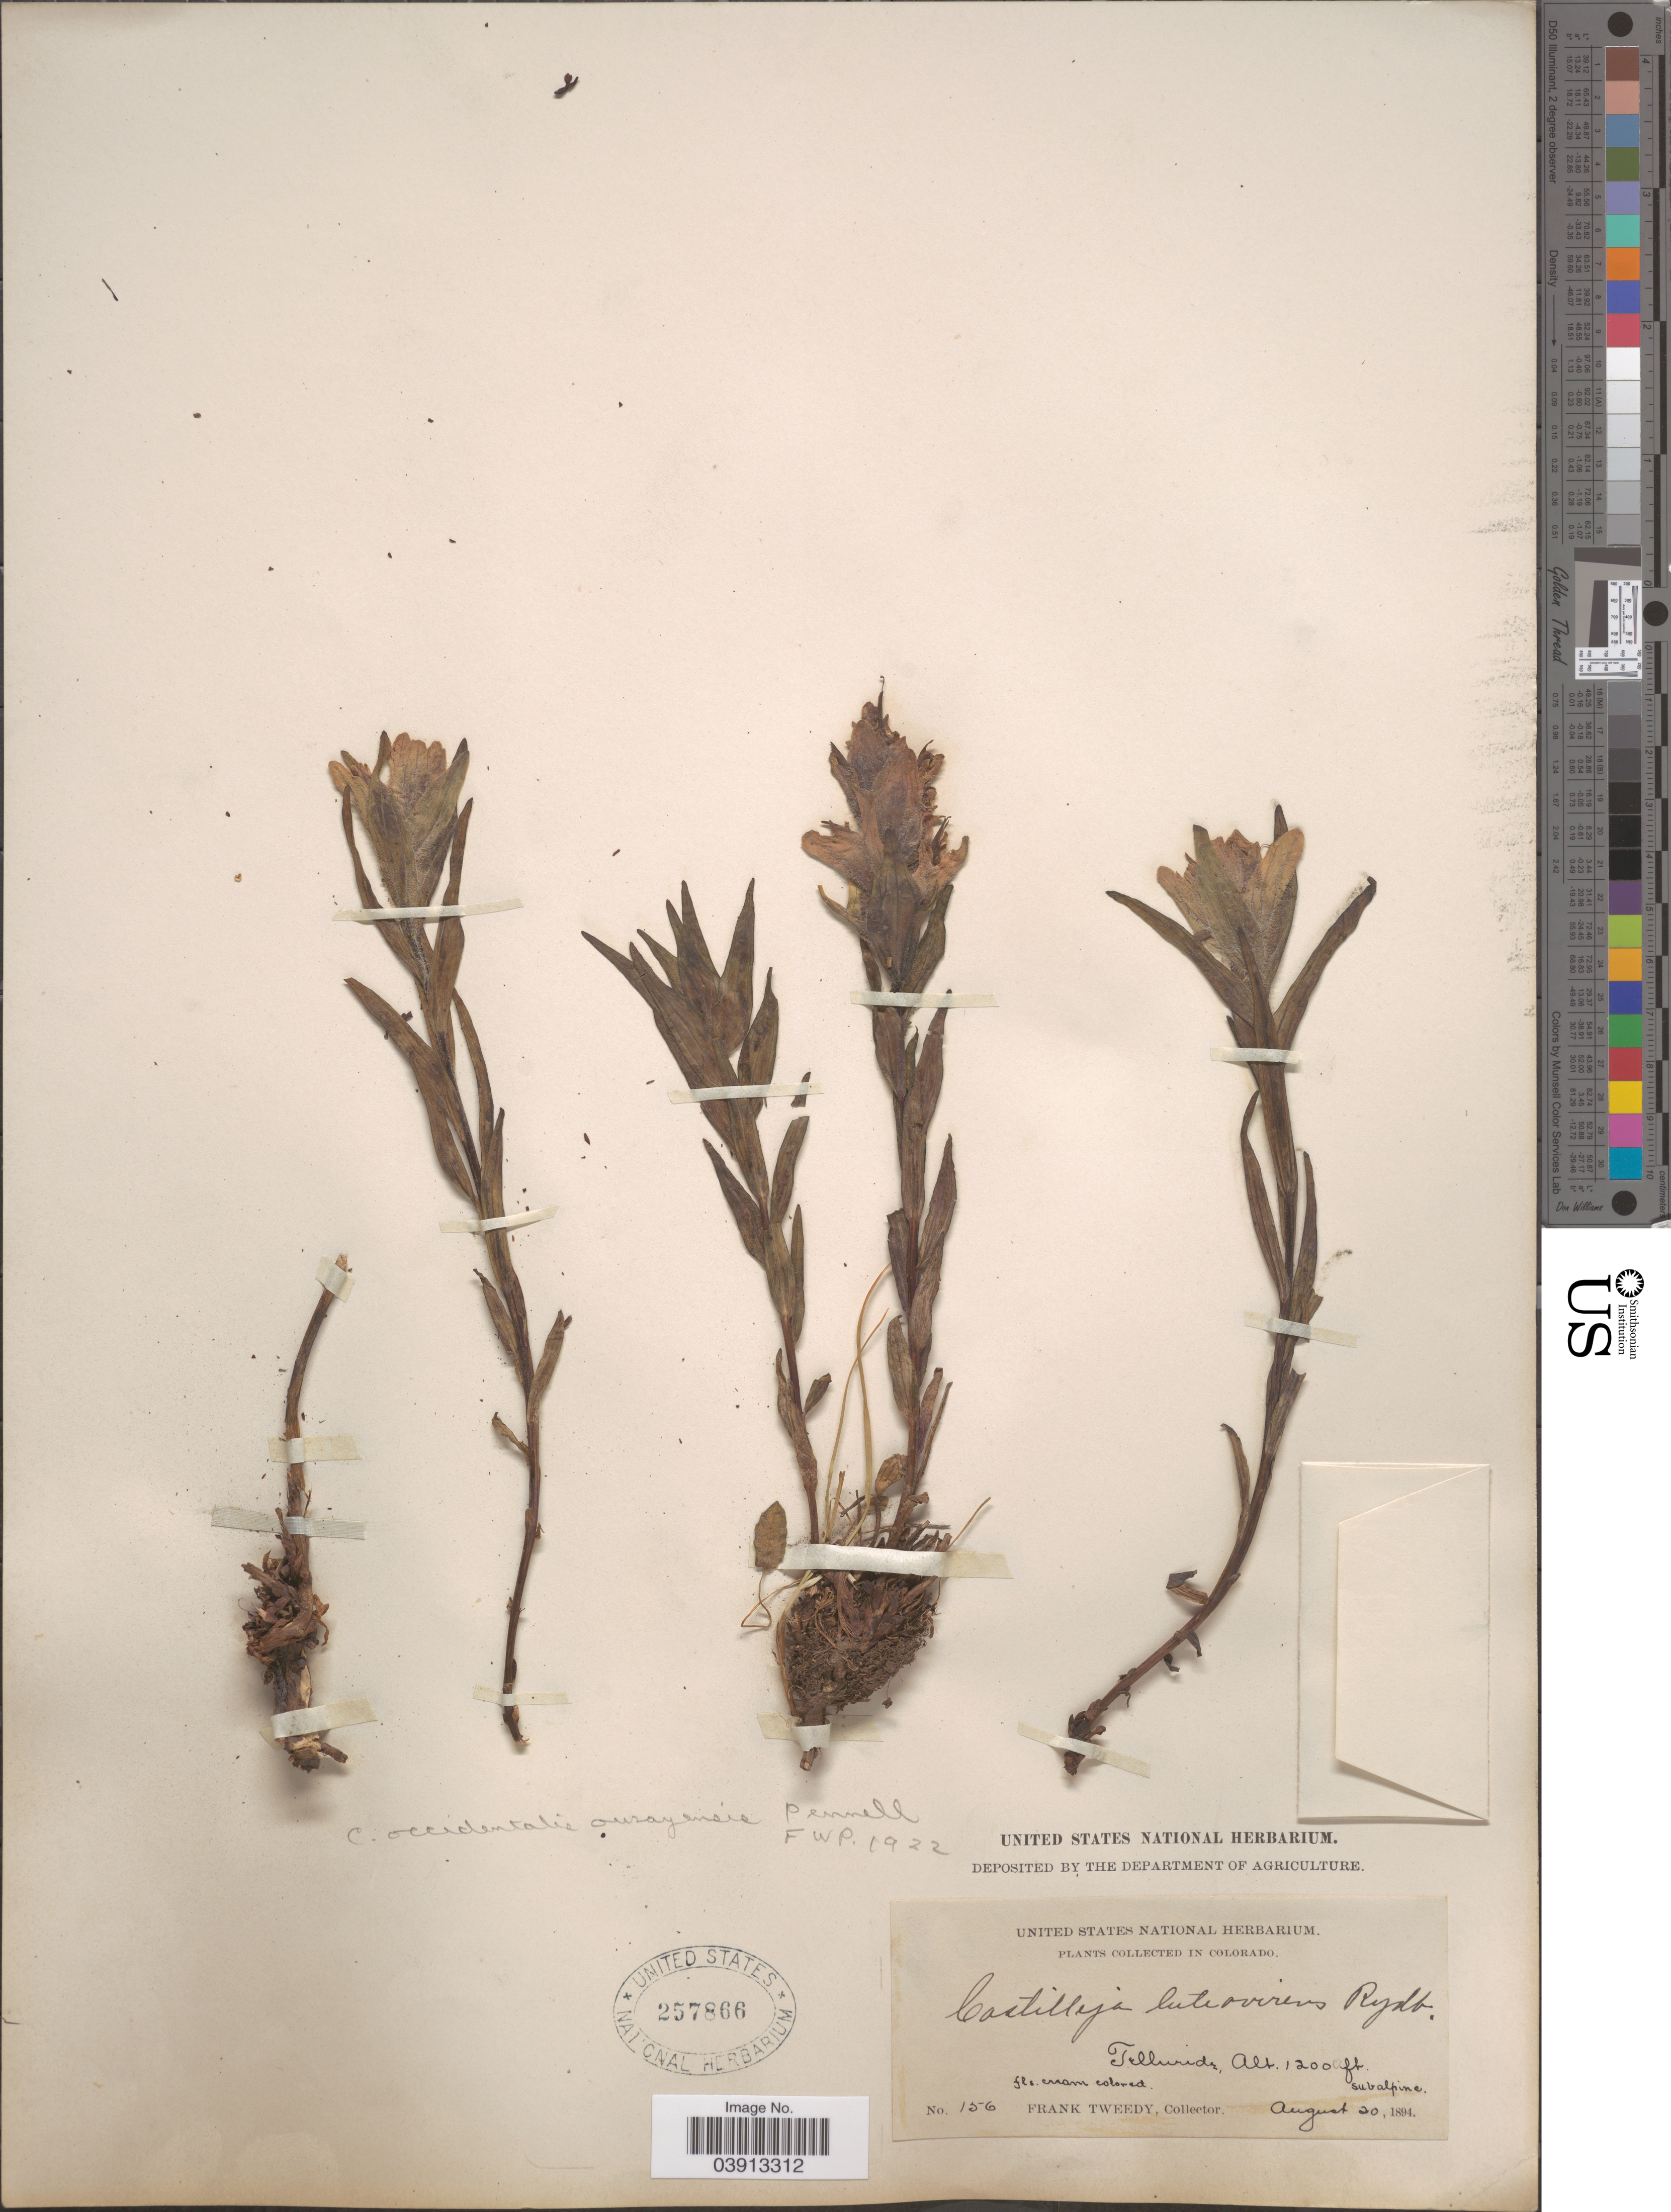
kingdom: Plantae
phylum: Tracheophyta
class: Magnoliopsida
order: Lamiales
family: Orobanchaceae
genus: Castilleja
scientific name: Castilleja occidentalis var. ourayensis Pennell comb. nov. ined.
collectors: F. Tweedy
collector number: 156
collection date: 1894-08-20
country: United States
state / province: Colorado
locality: Telluride.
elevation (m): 3658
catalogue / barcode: US 257866